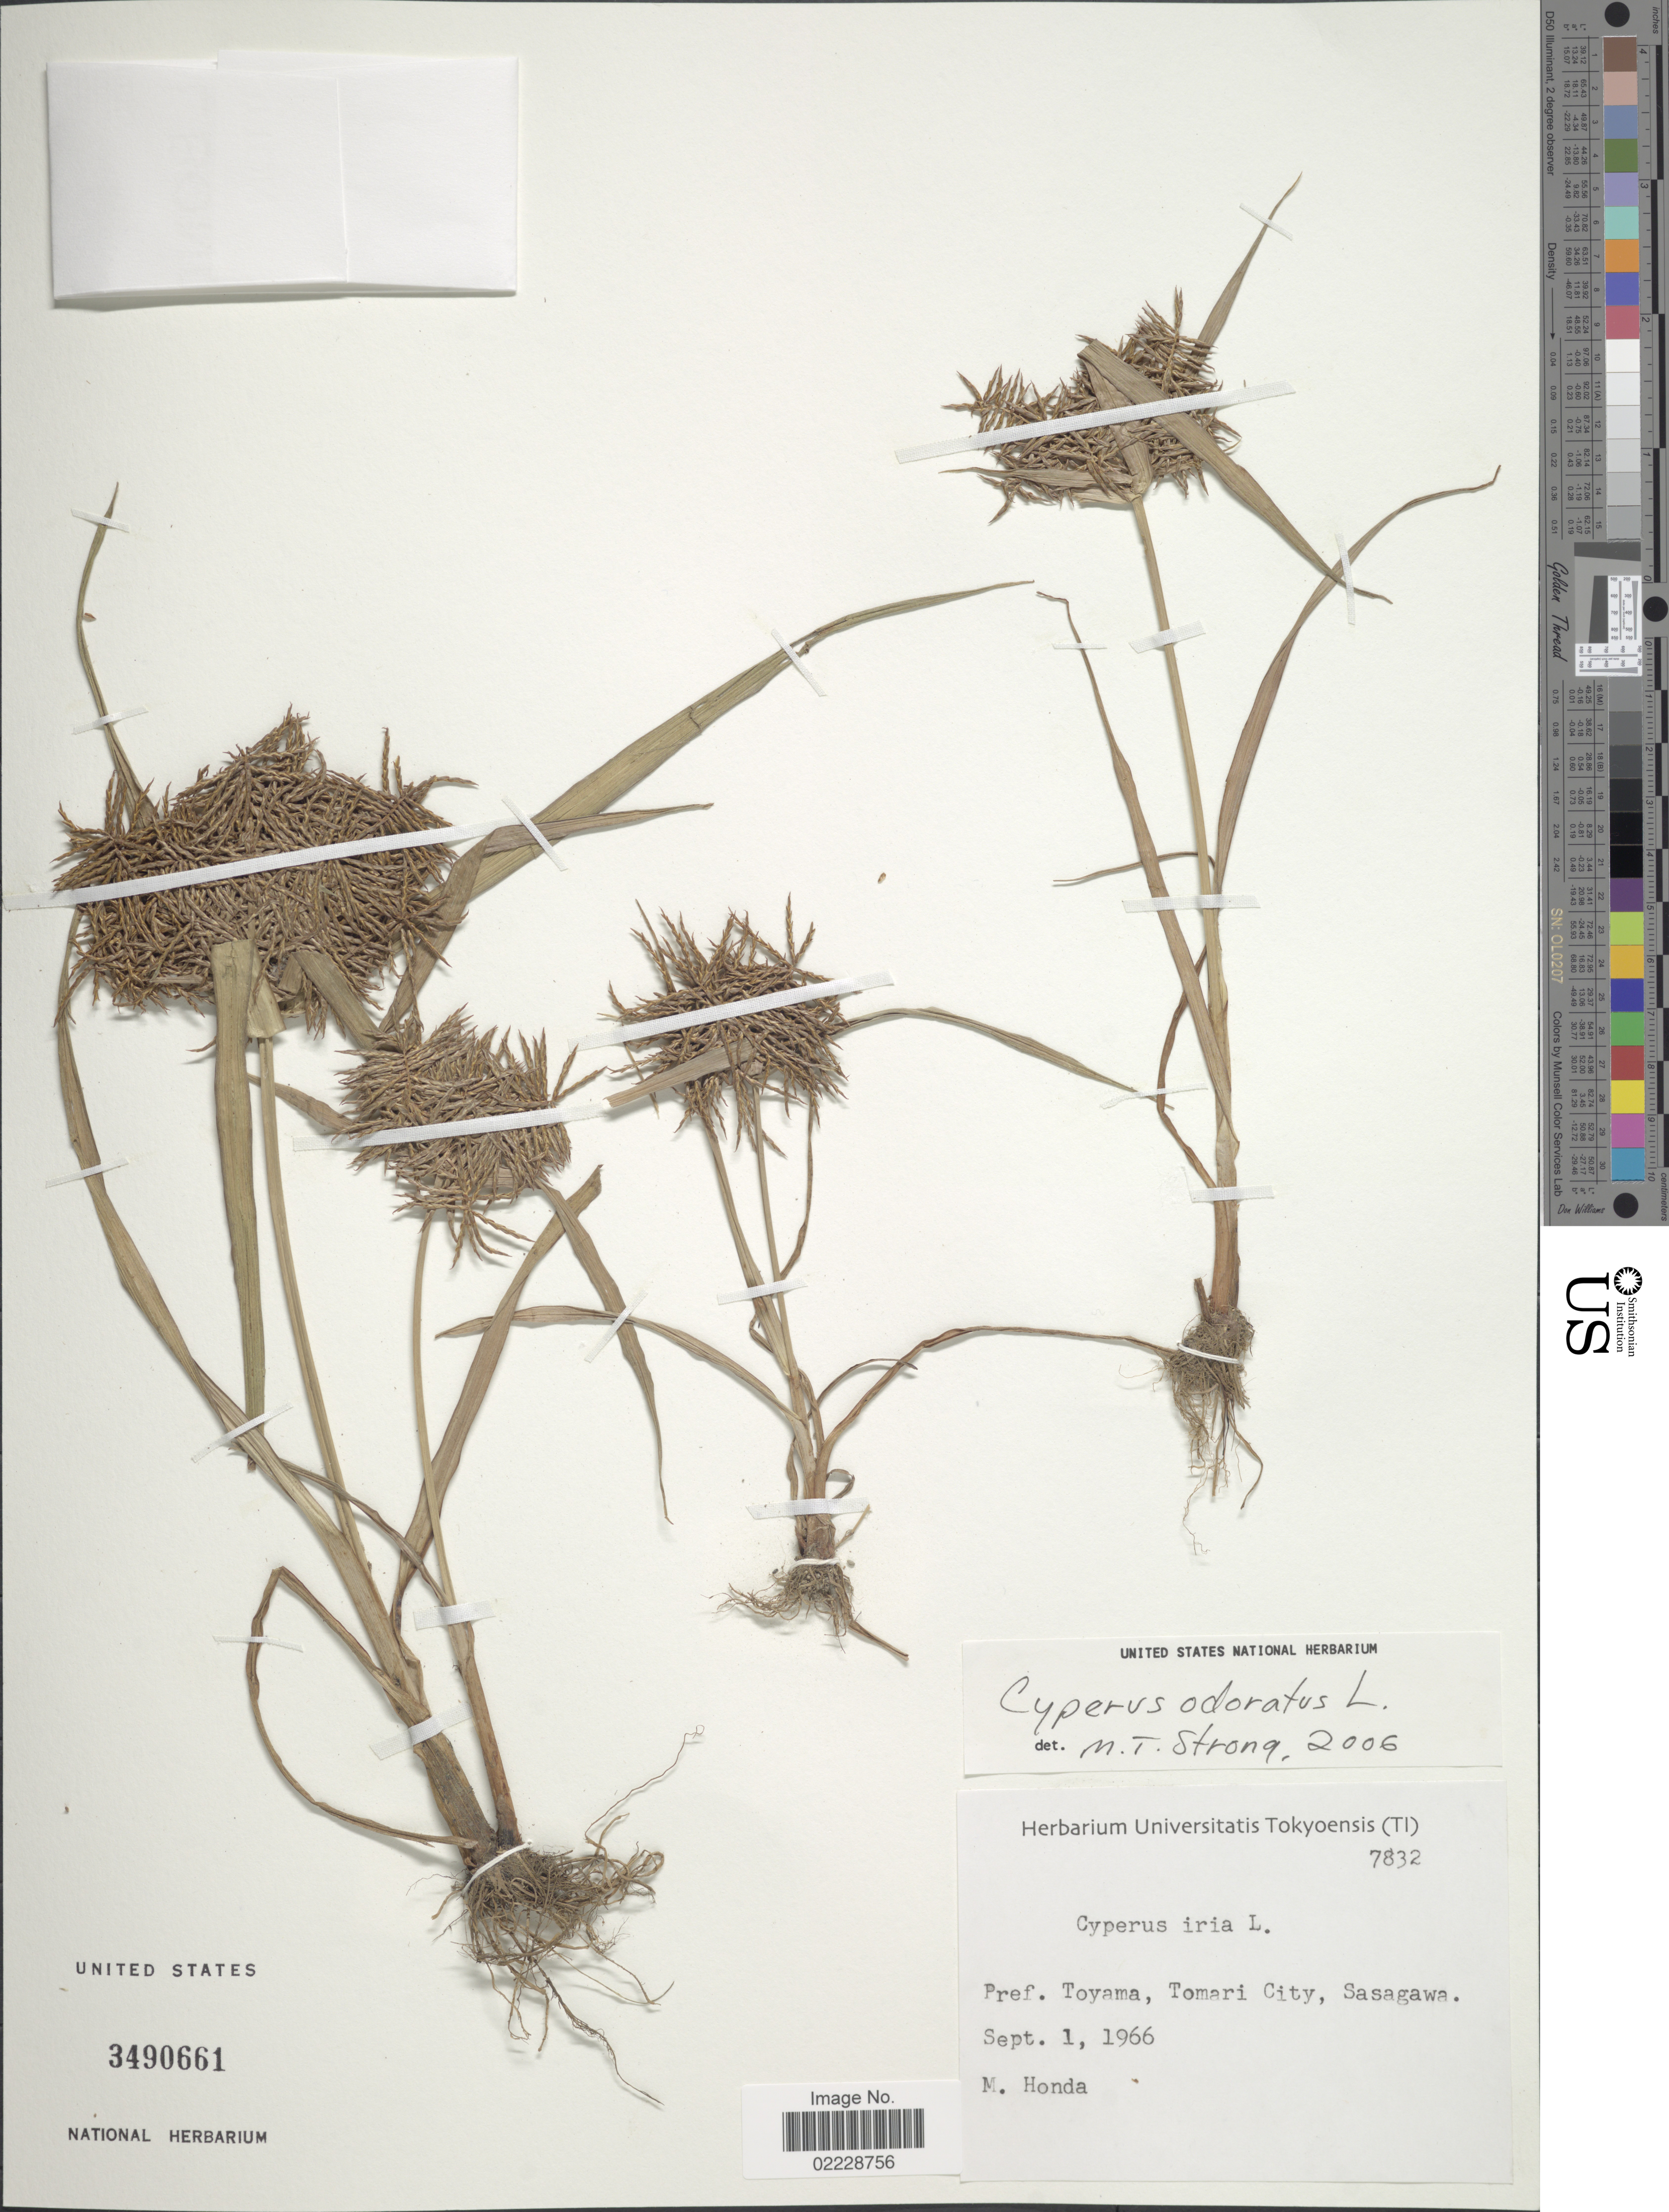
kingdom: Plantae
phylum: Tracheophyta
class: Liliopsida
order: Poales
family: Cyperaceae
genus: Cyperus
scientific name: Cyperus odoratus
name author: L.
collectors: M. Honda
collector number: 7832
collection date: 1966-09-01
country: Japan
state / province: Toyama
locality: Tomari Ciy, Sasagawa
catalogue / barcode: US 3490661